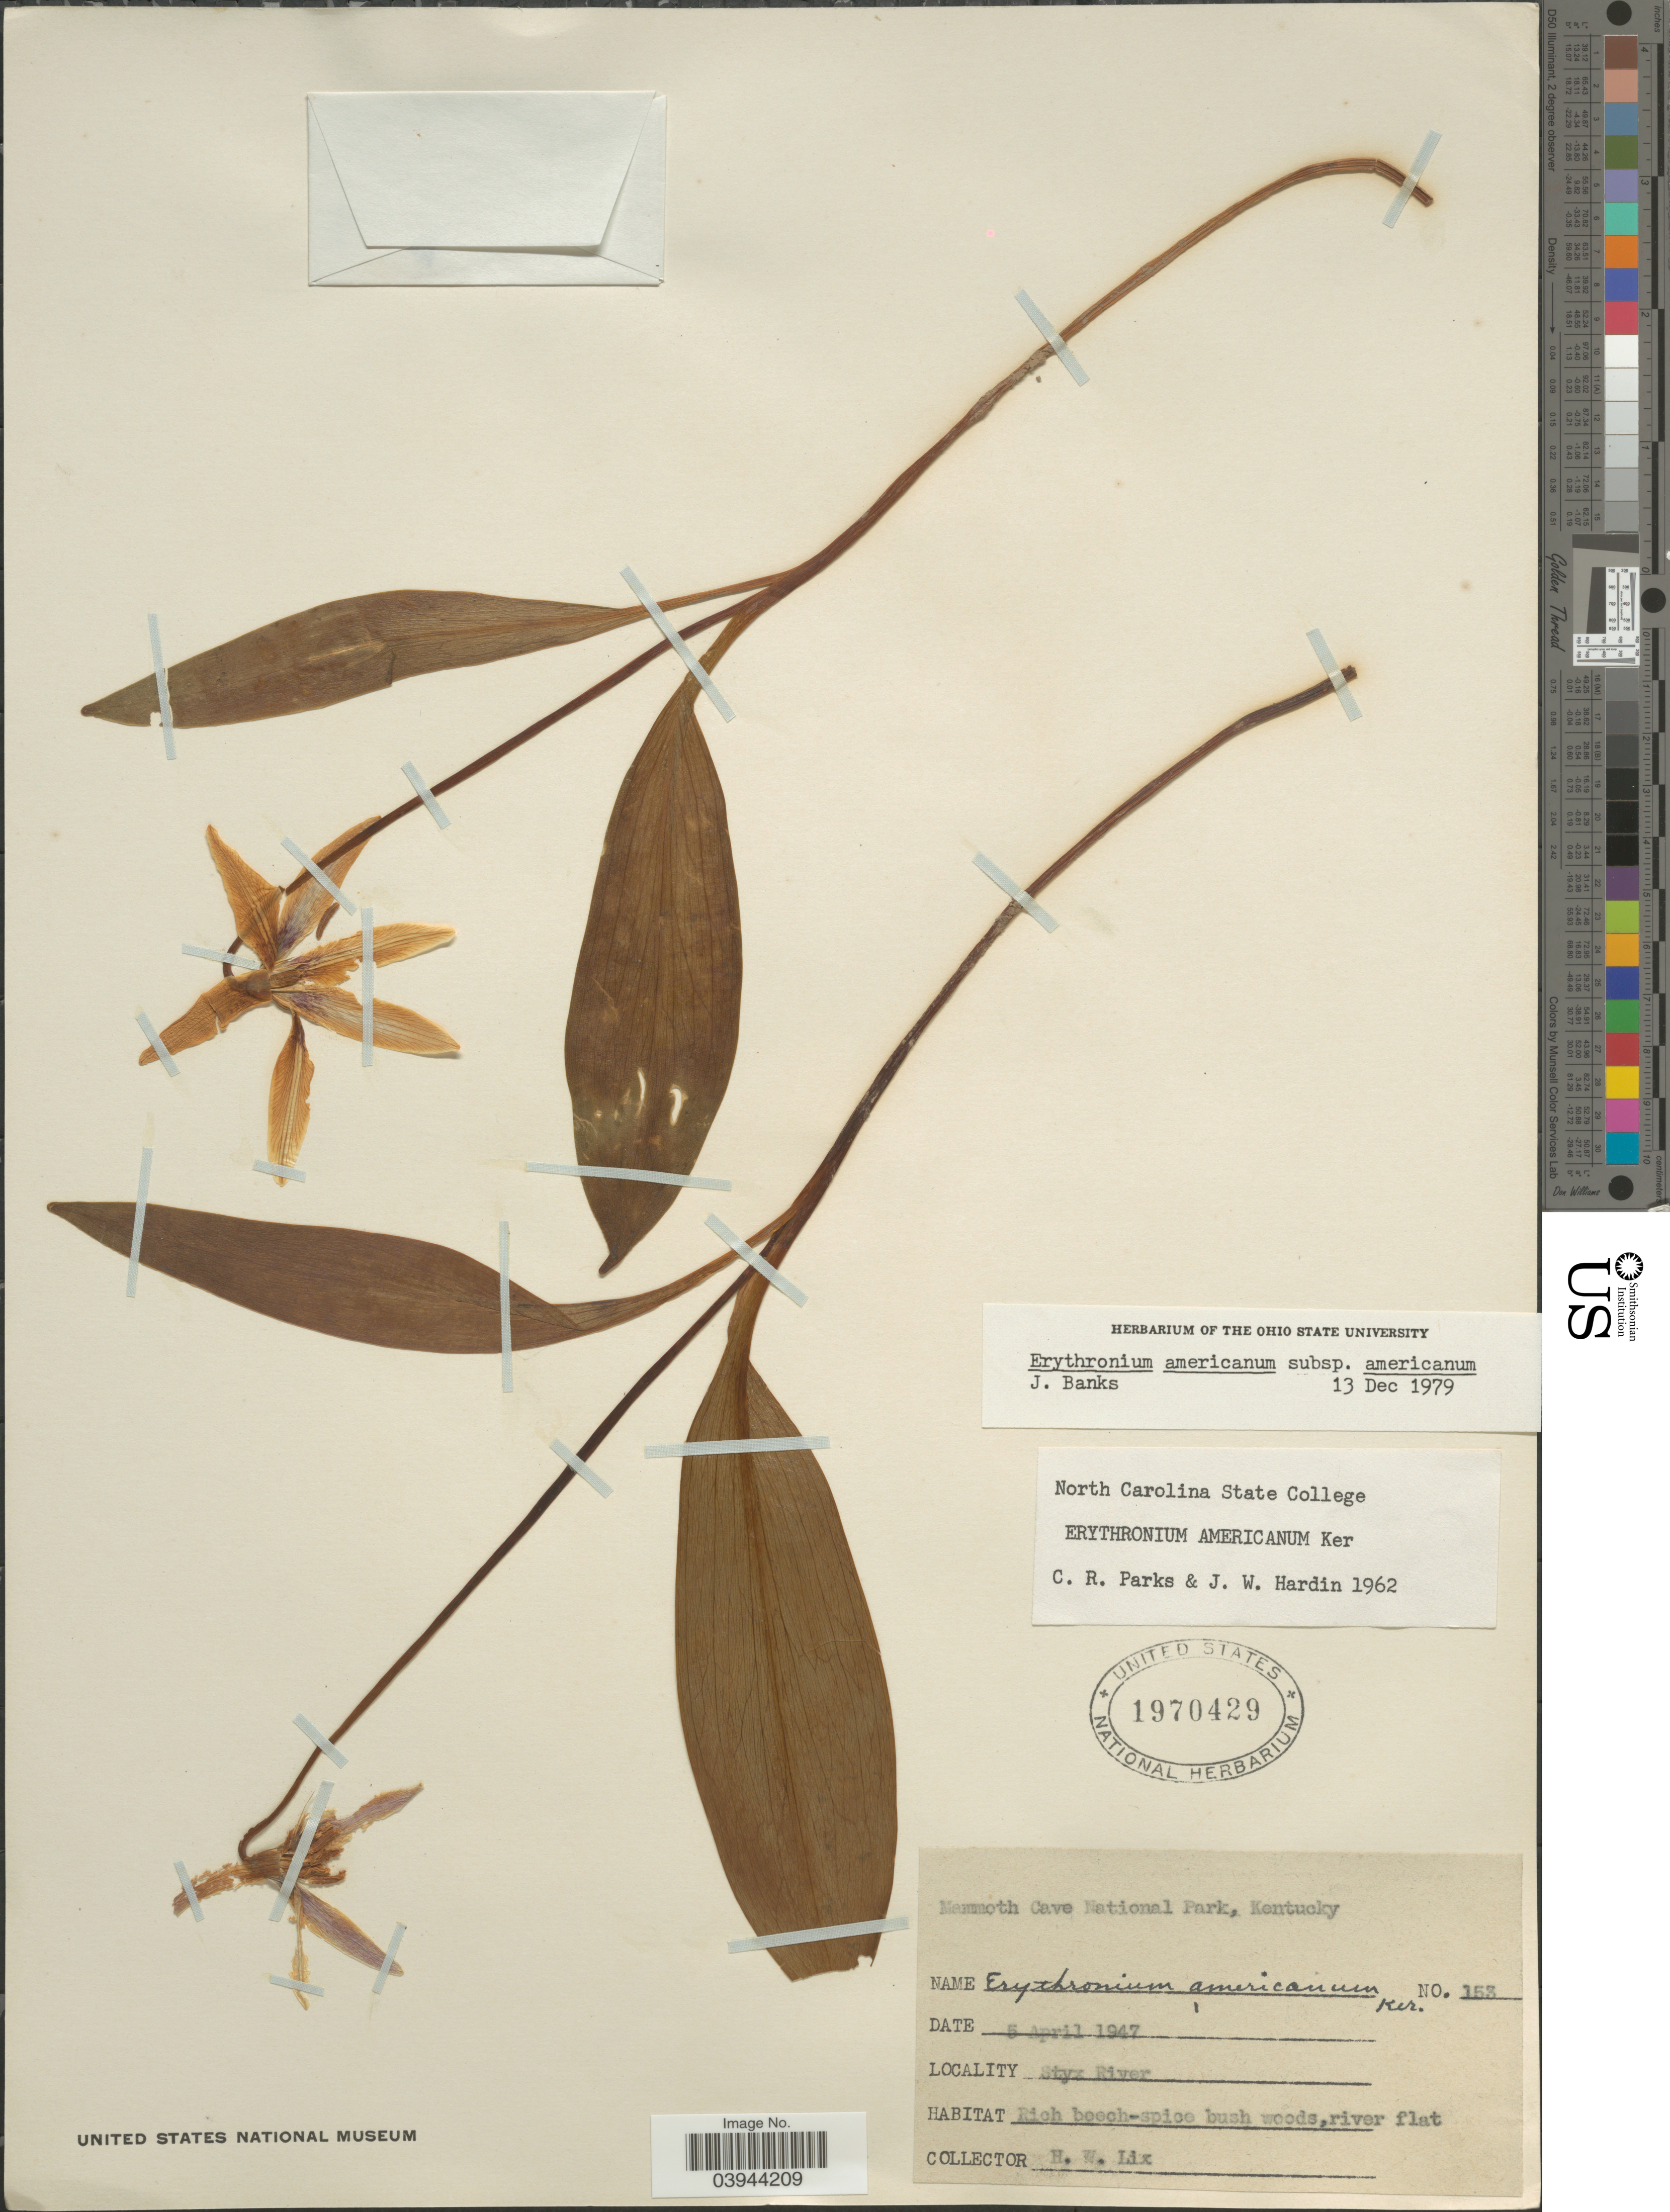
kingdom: Plantae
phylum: Tracheophyta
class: Liliopsida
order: Liliales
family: Liliaceae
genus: Erythronium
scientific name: Erythronium americanum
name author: Ker Gawl.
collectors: H. W. Lix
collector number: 153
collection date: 1947-04-05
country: United States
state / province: Kentucky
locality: Mammoth Cave National Park. Styx River.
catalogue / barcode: US 1970429